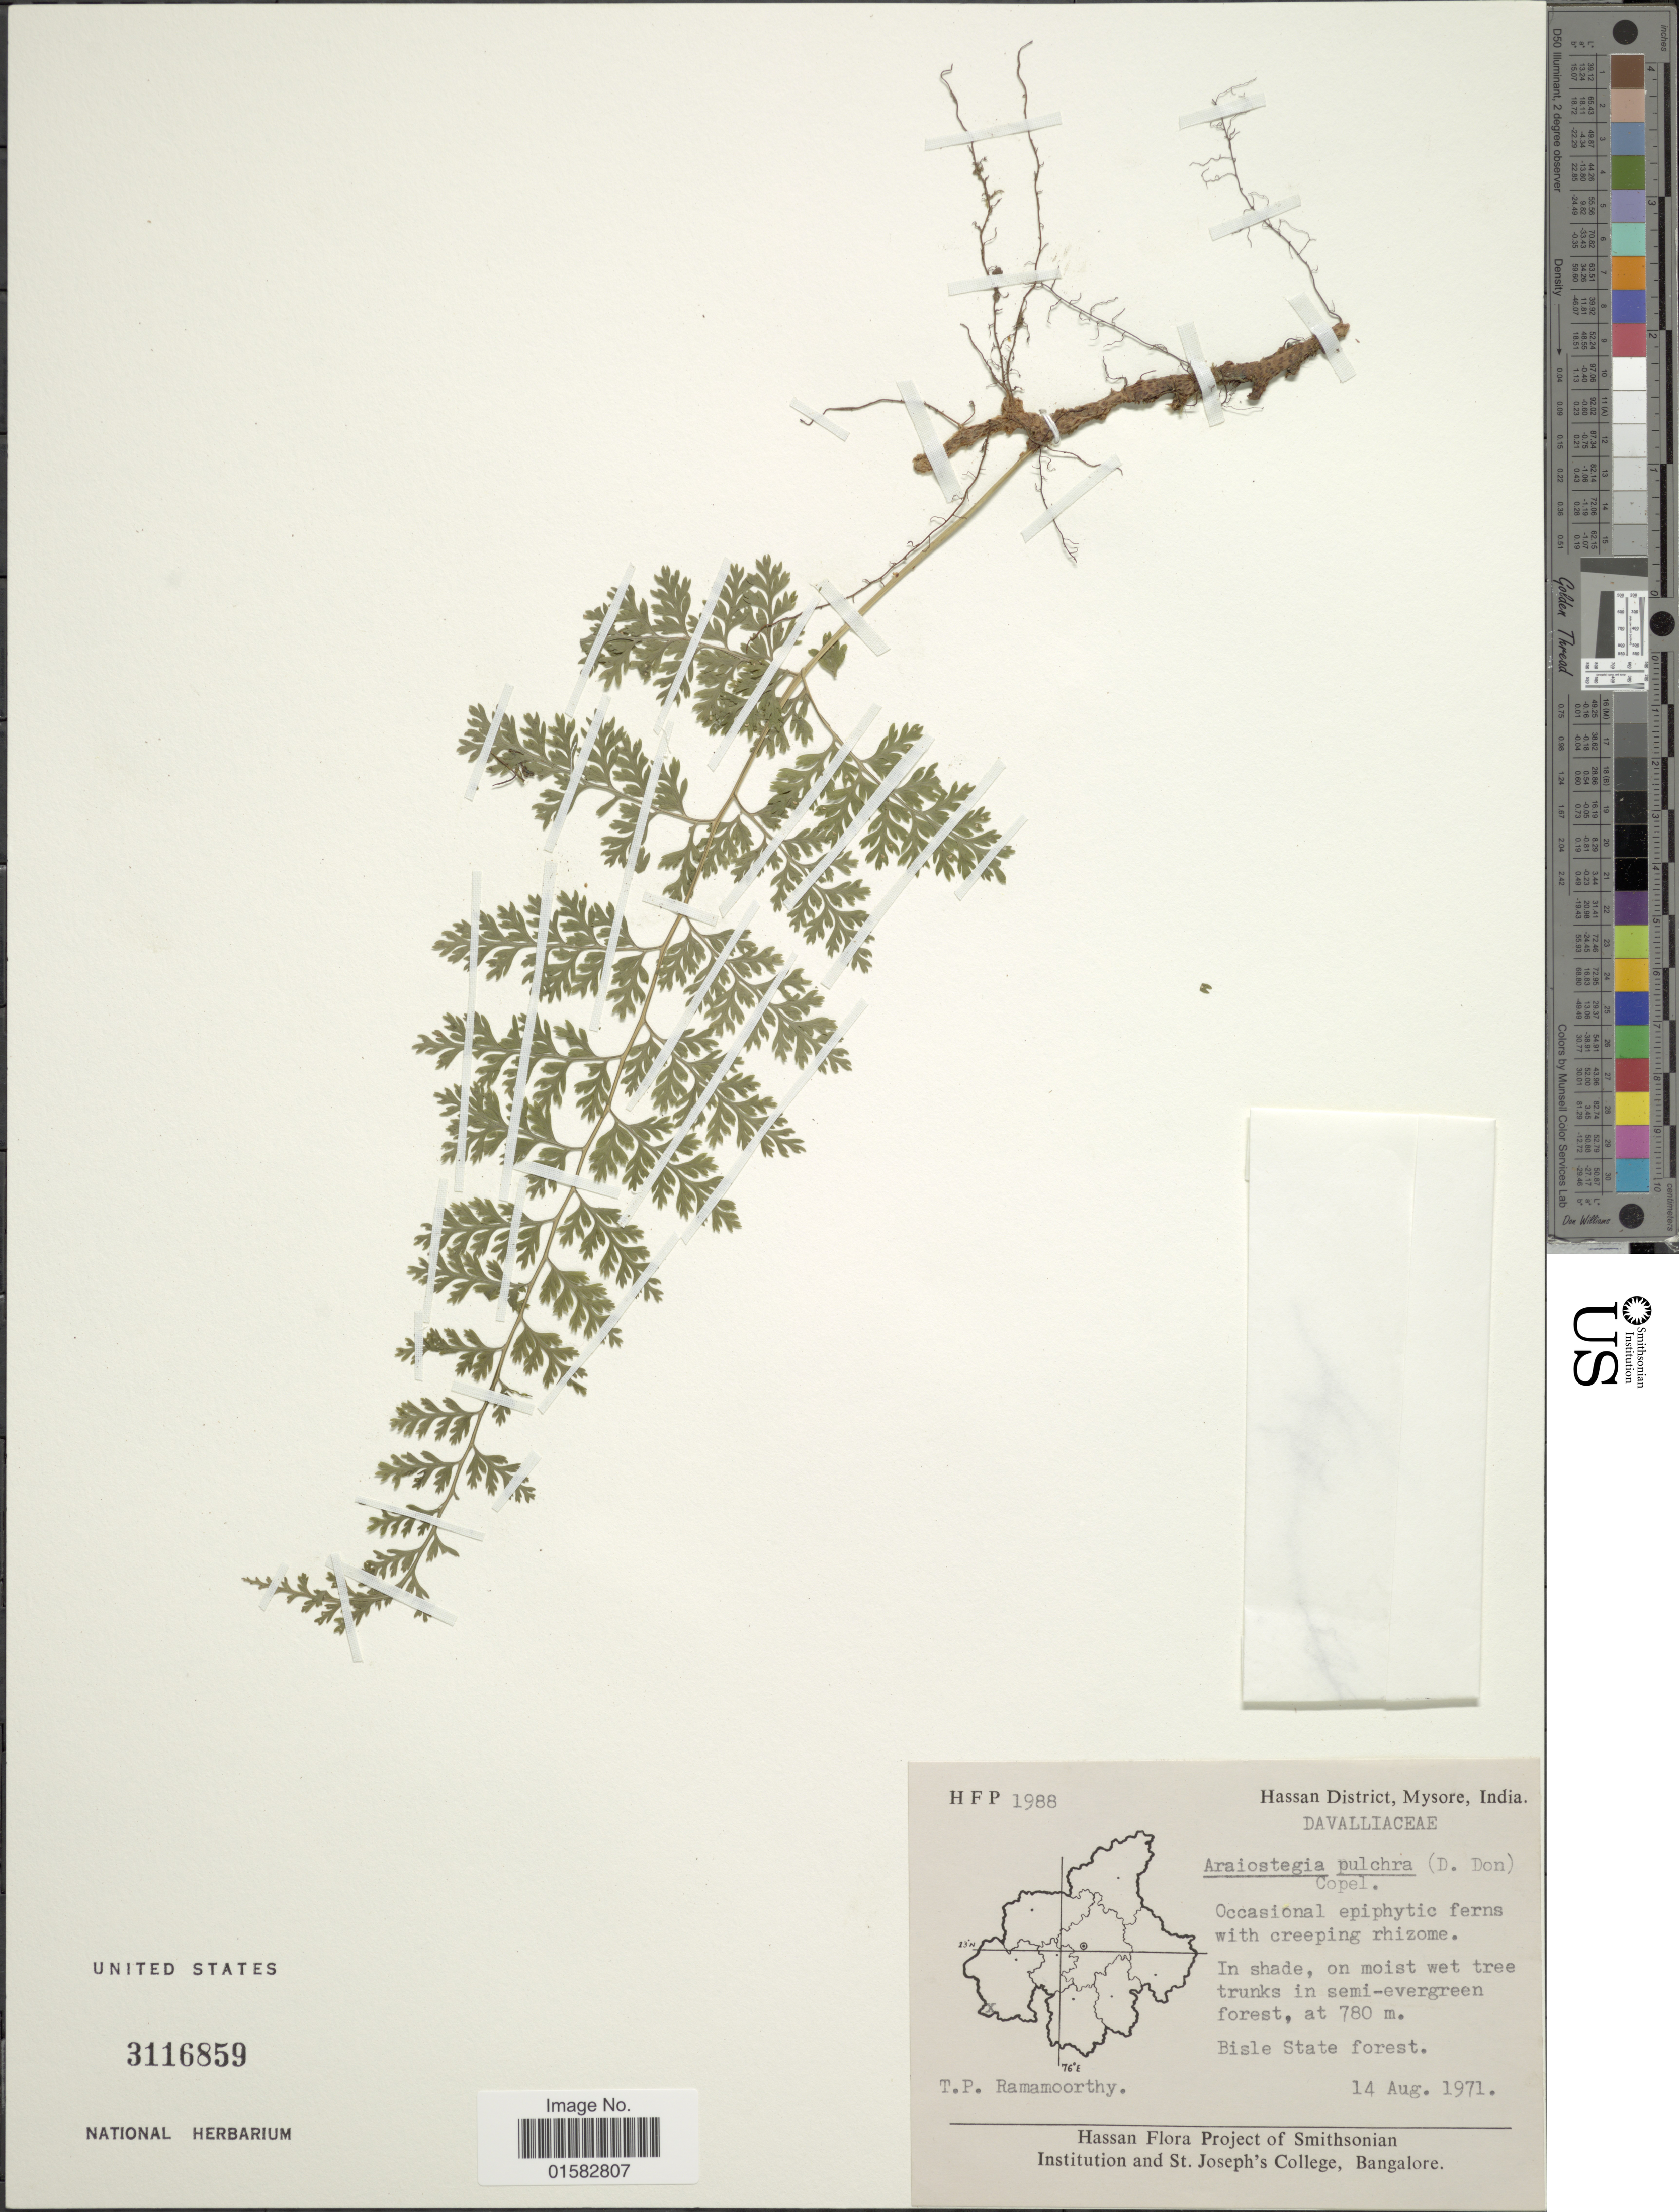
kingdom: Plantae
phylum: Tracheophyta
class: Polypodiopsida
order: Polypodiales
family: Davalliaceae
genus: Davallia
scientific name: Davallia pulchra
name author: D. Don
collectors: T. P. Ramamoorthy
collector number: HFP 1988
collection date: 1971-08-14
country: India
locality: Hassan District, Mysore, Bisle State forest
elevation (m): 780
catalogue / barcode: US 3116859